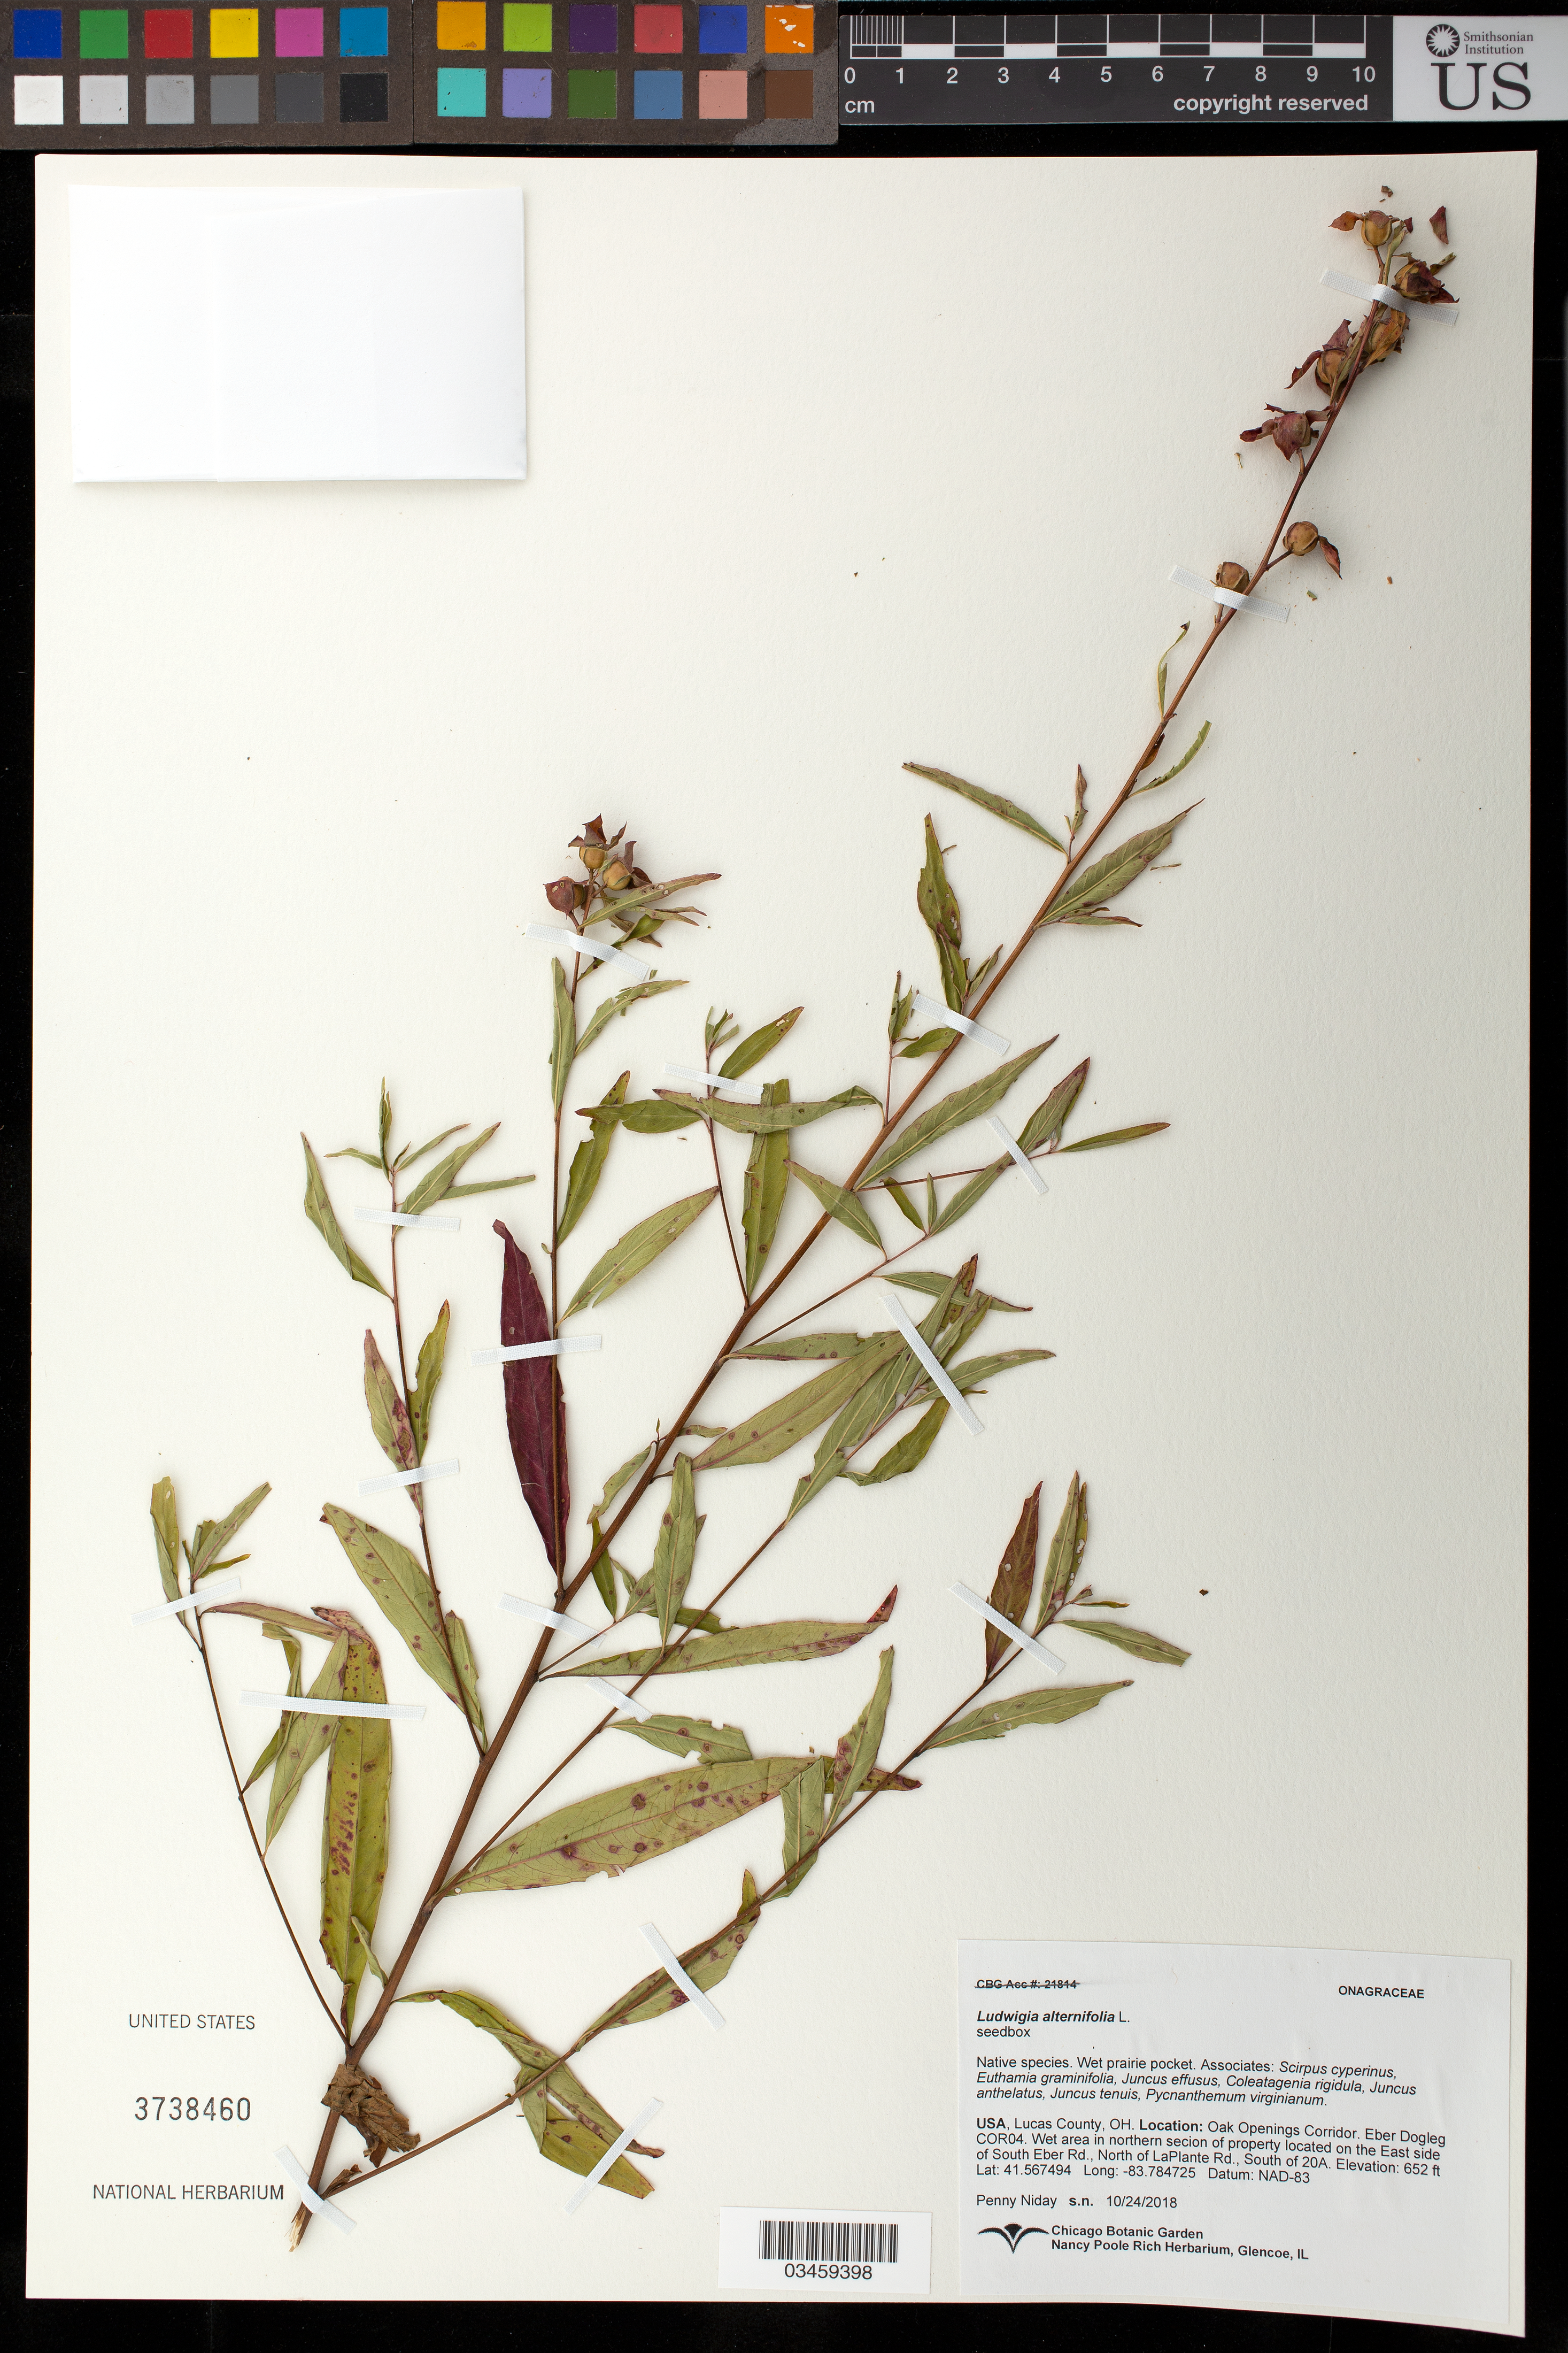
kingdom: Plantae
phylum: Tracheophyta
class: Magnoliopsida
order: Myrtales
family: Onagraceae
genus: Ludwigia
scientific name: Ludwigia alternifolia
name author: L.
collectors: P. Niday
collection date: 2018-10-24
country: United States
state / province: Ohio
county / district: Lucas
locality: Oak Openings Corridor, Eber Dogleg COR04, on E side of South Eber Rd, North of LaPlante Rd., S of 20 A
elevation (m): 199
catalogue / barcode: US 3738460